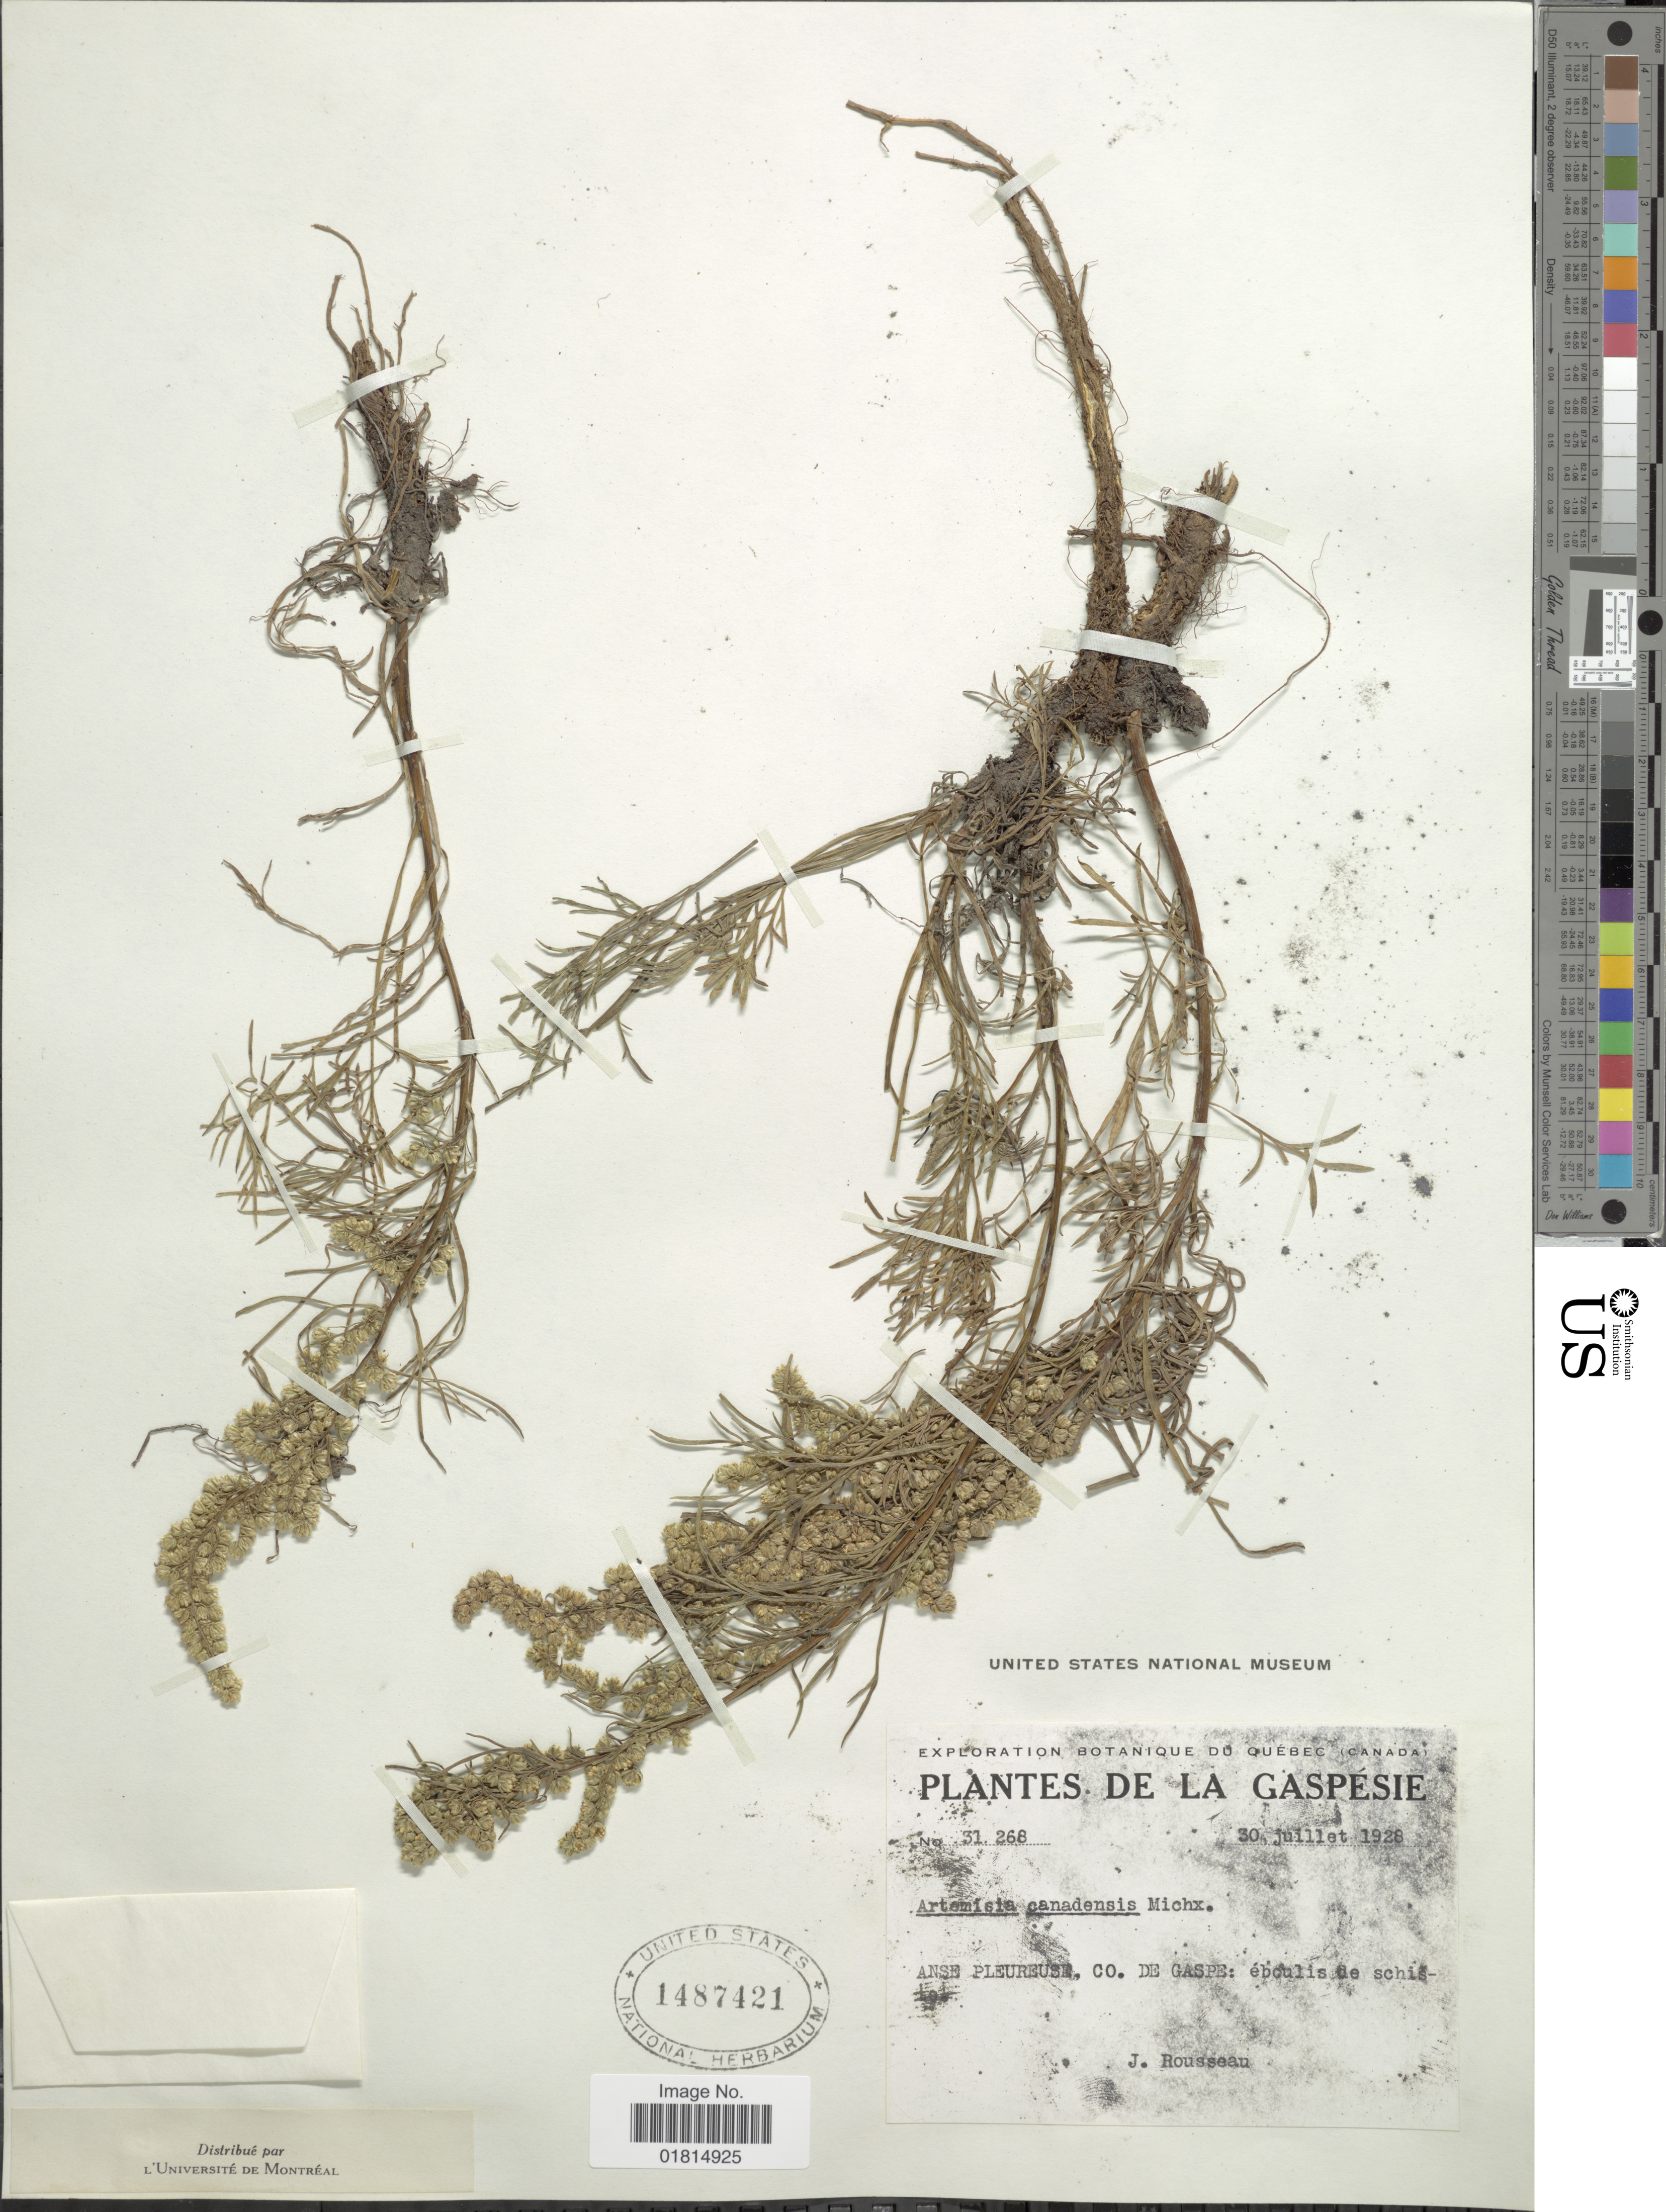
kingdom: Plantae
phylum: Tracheophyta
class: Magnoliopsida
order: Asterales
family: Asteraceae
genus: Artemisia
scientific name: Artemisia canadensis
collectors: J. Rousseau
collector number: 31268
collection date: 1928-07-30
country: Canada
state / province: Quebec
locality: Gaspé. Anse Pleureuse, Co. de Gaspe: éboulis de schislo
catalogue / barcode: US 1487421